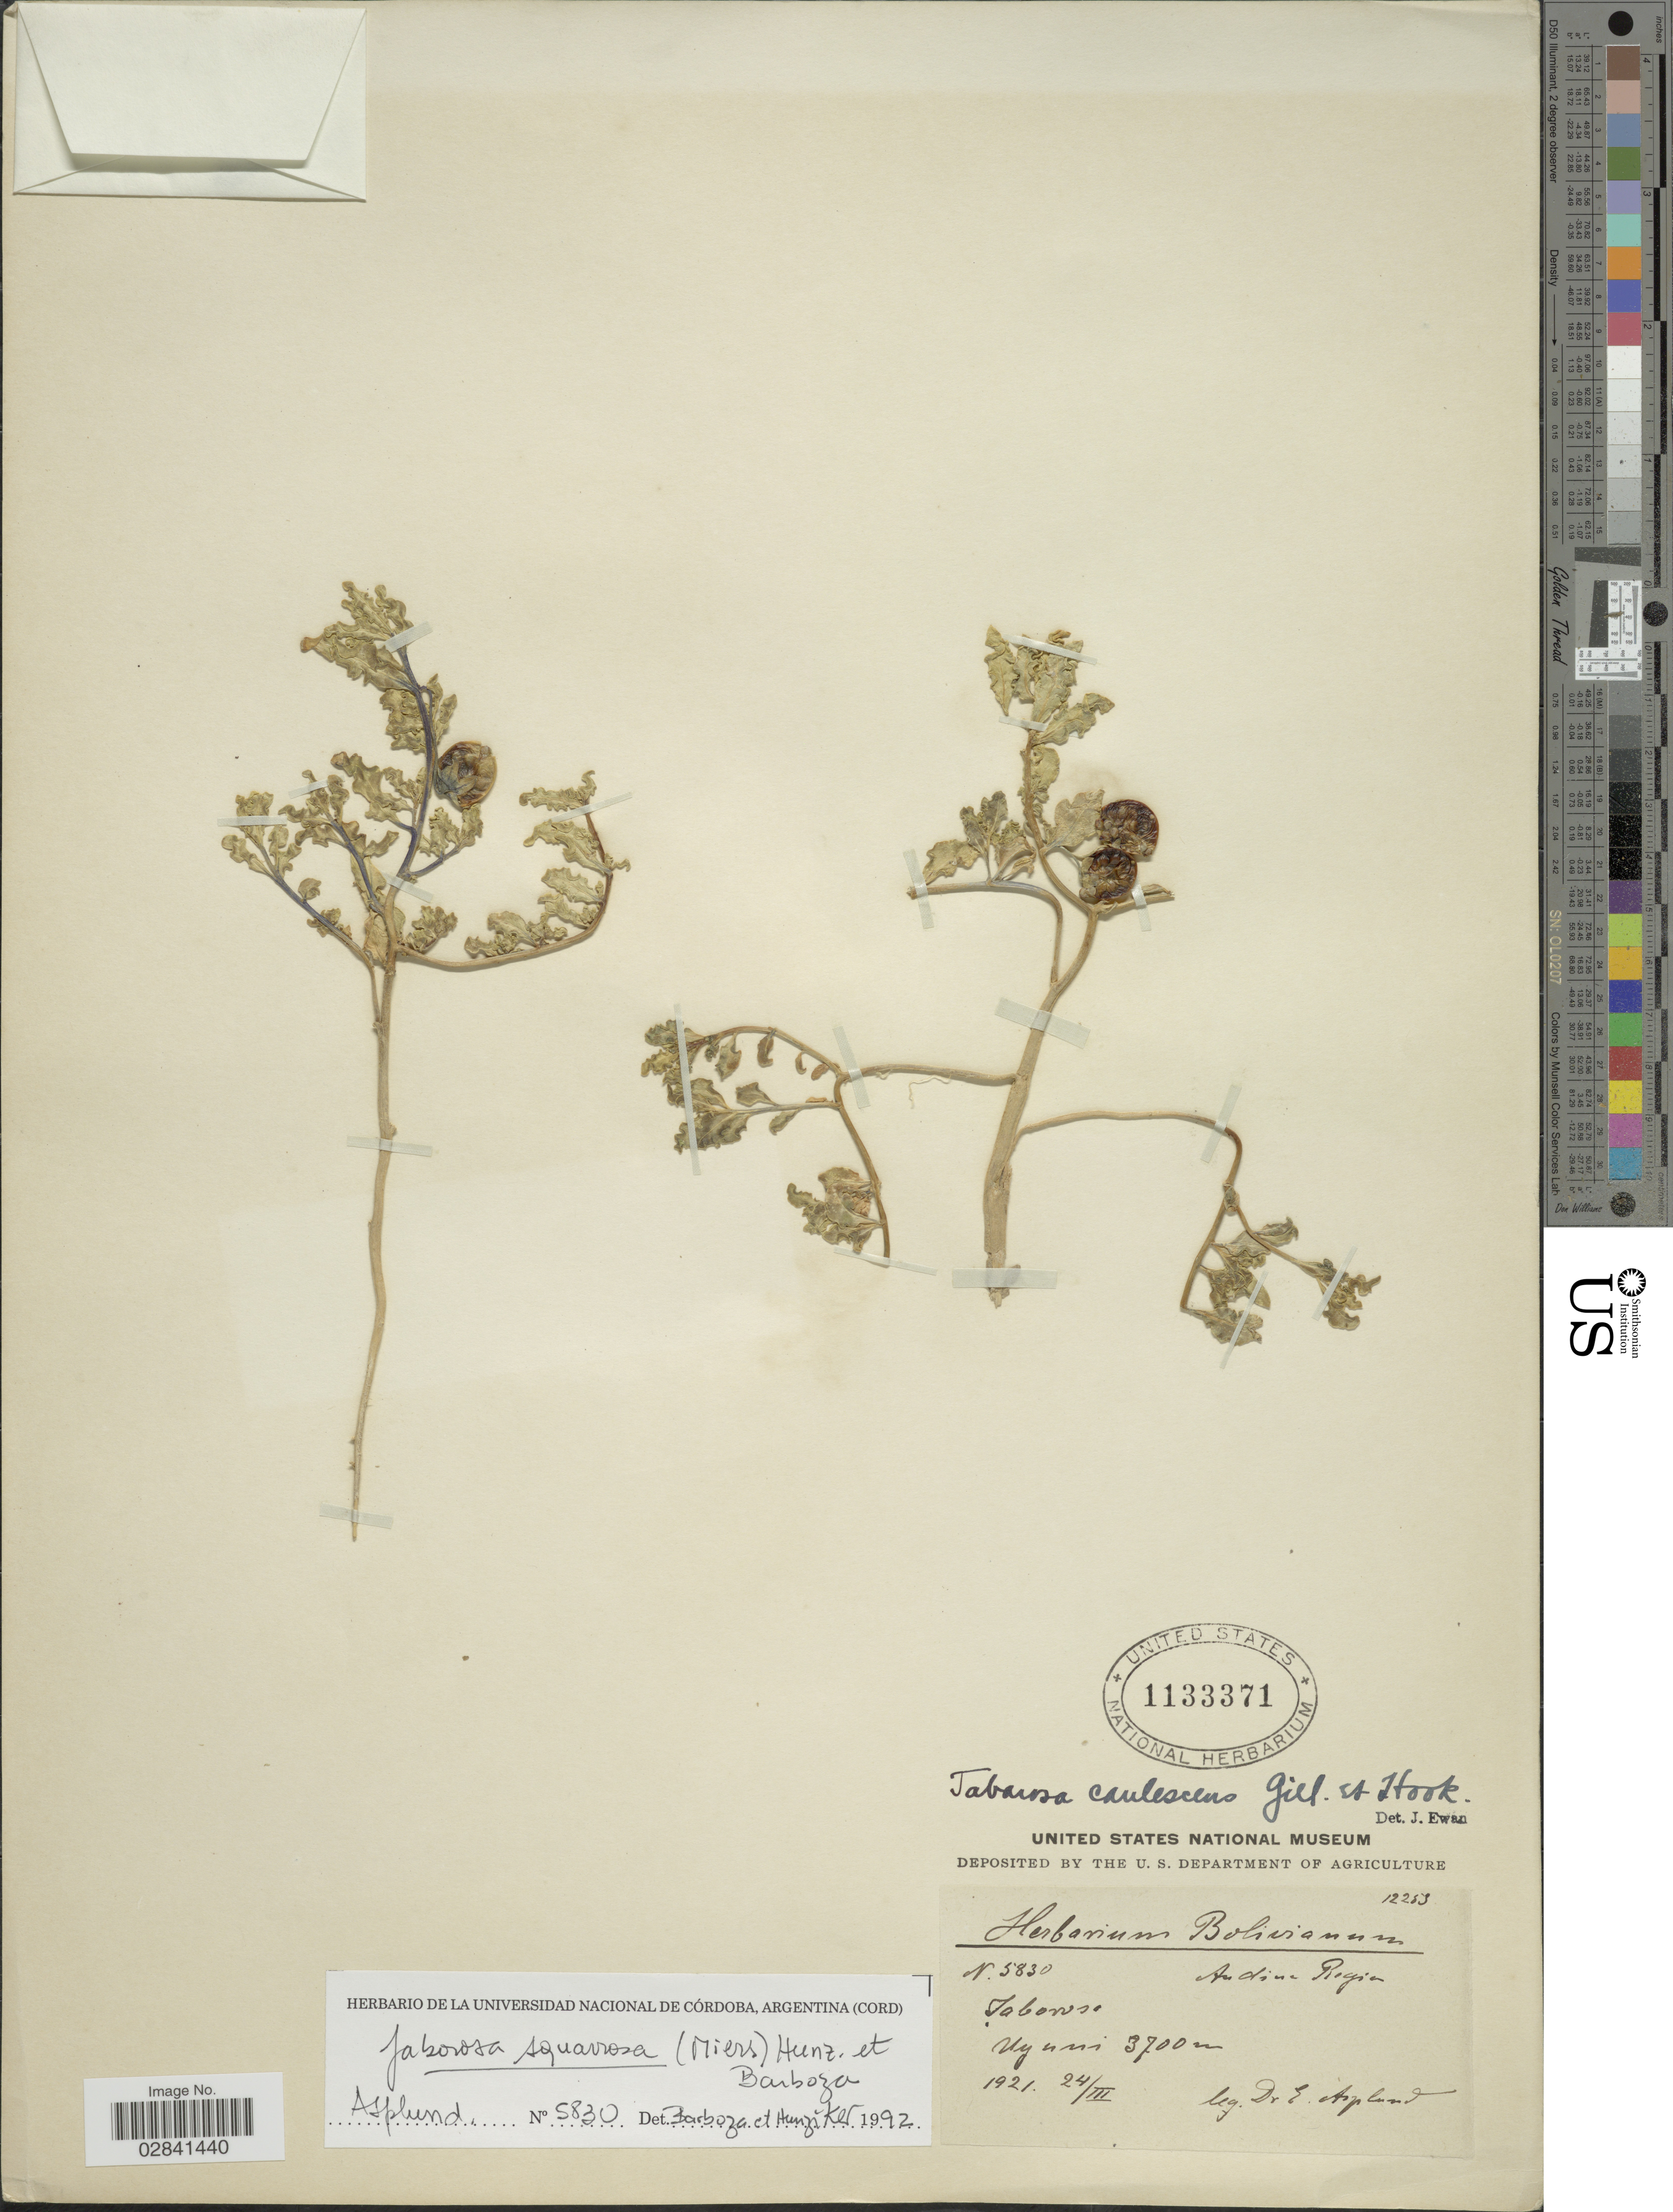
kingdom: Plantae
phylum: Tracheophyta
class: Magnoliopsida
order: Solanales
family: Solanaceae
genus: Jaborosa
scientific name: Jaborosa squarrosa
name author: (Miers) Hunz. & Barboza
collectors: E. Asplund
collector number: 5830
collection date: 1921-03-24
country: Bolivia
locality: Uyuni. Andine Region.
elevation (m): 3700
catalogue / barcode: US 1133371